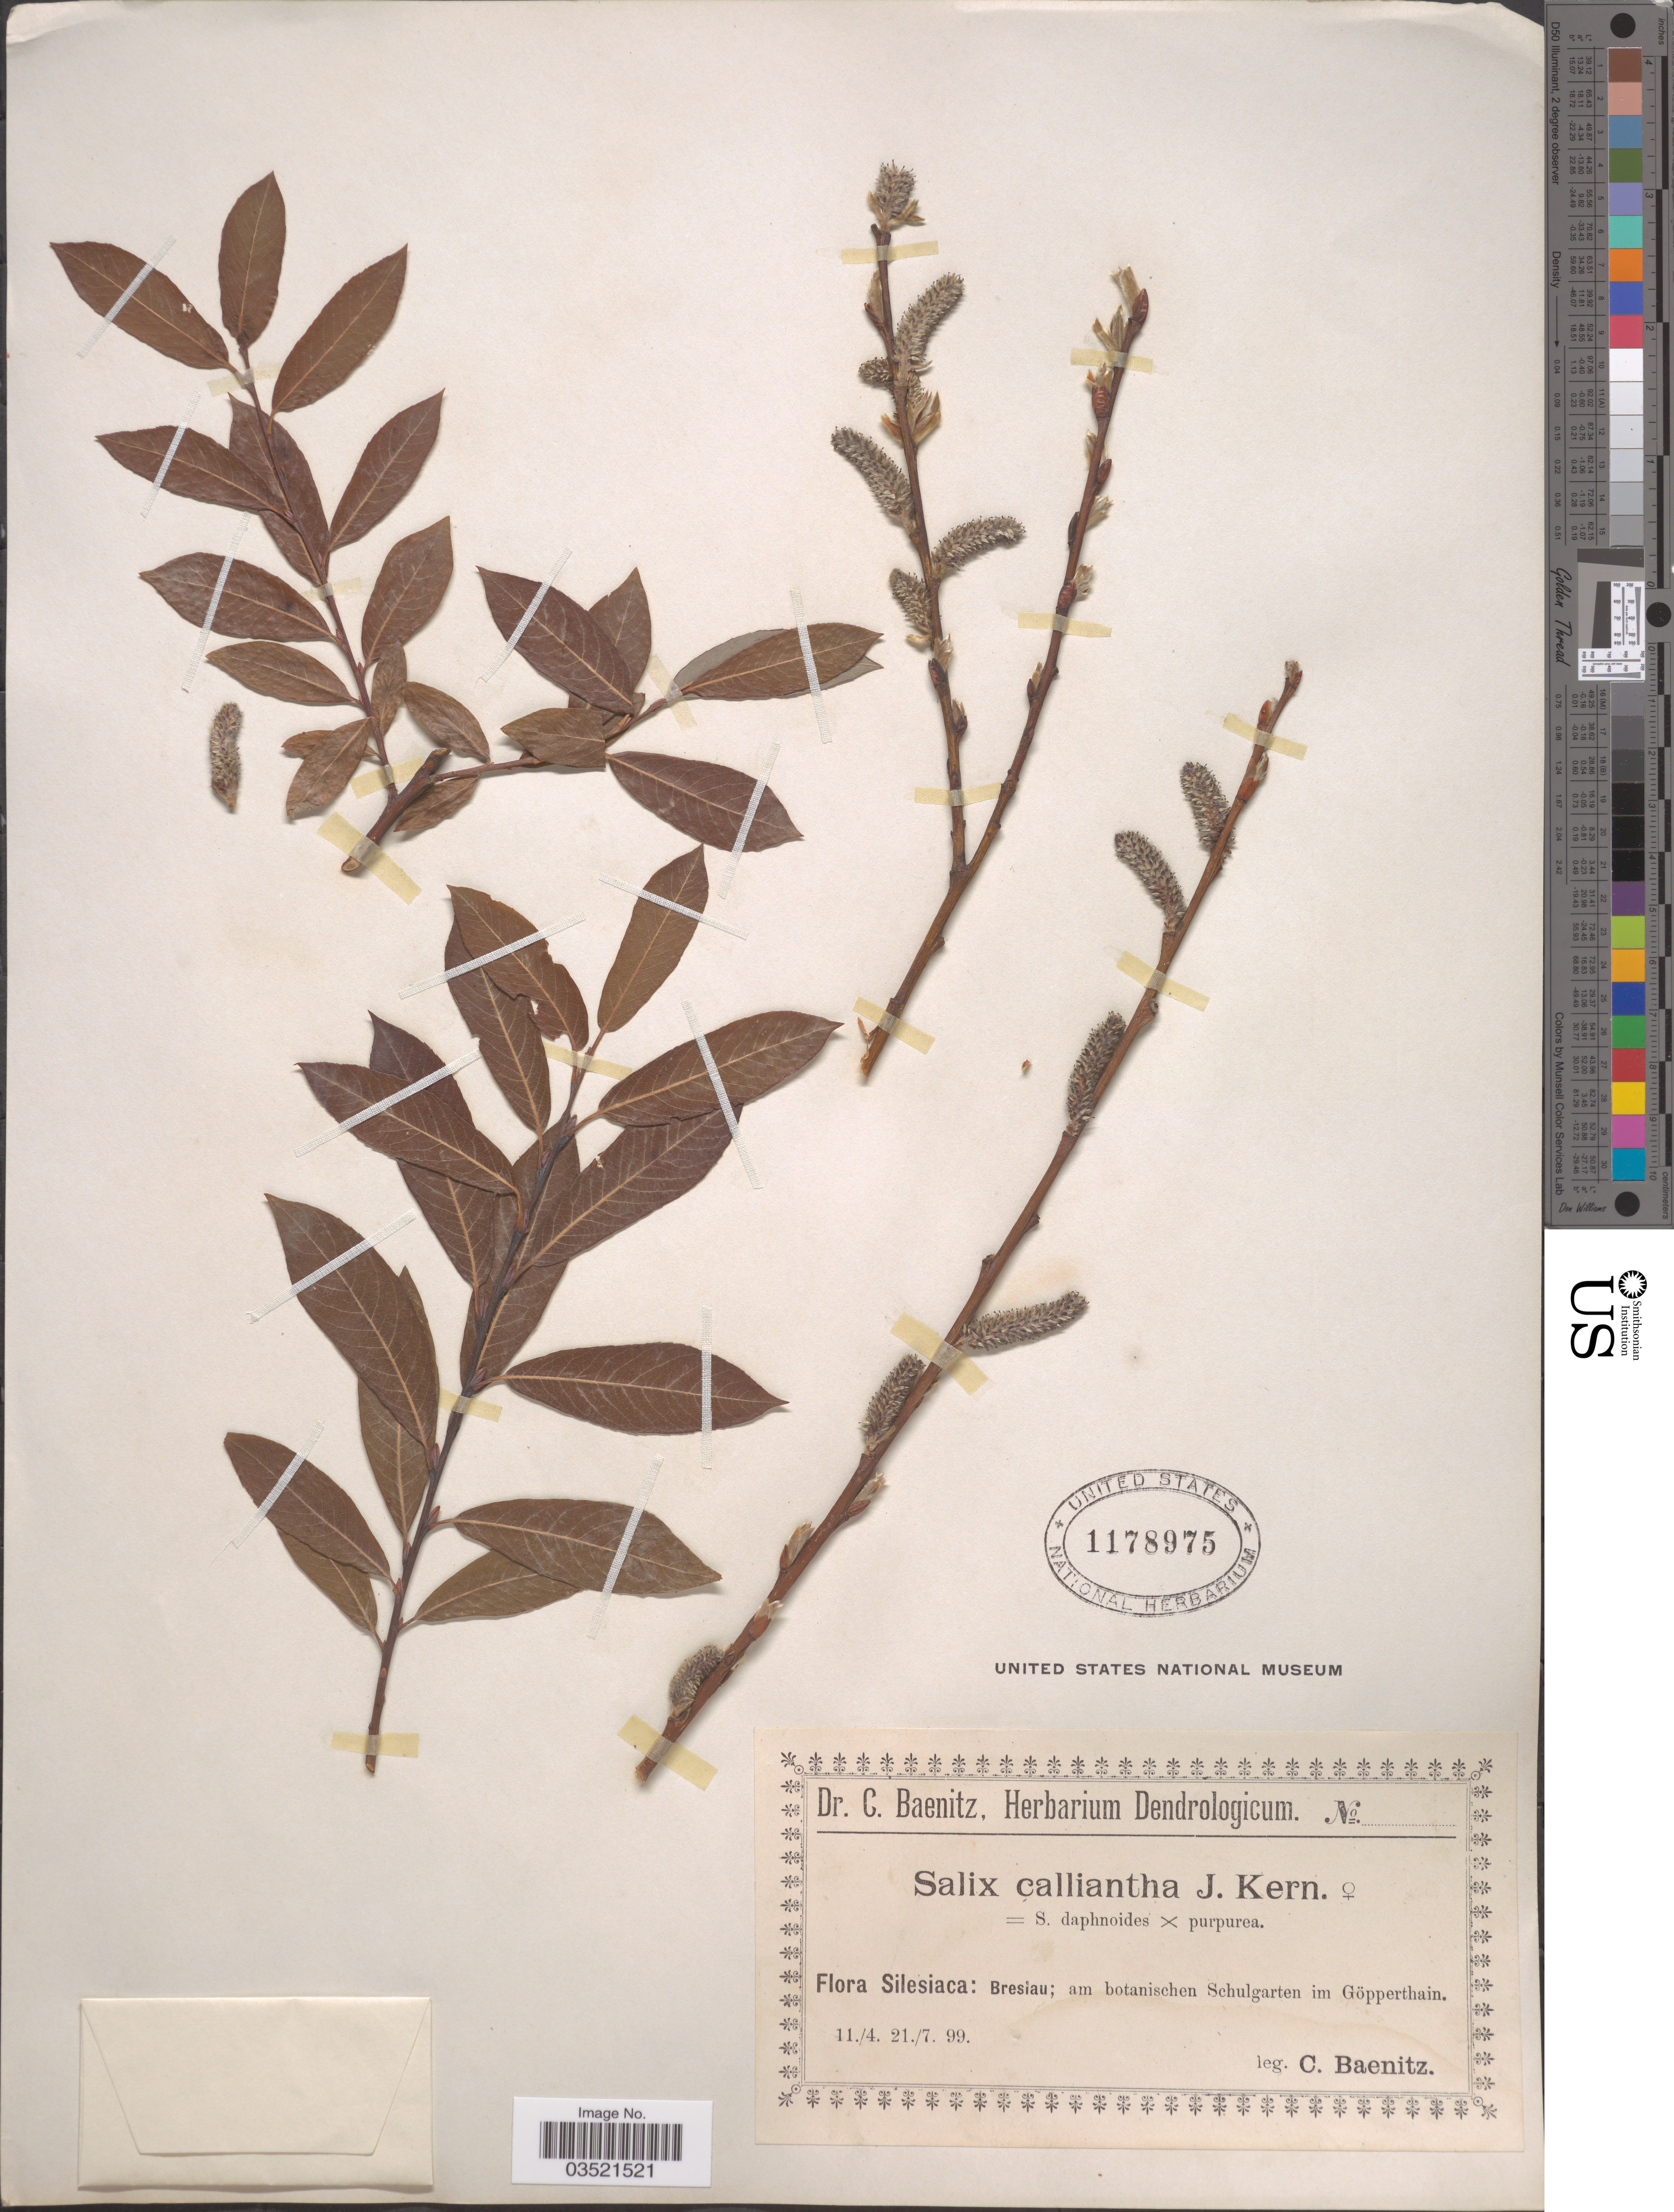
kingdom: Plantae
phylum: Tracheophyta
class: Magnoliopsida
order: Malpighiales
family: Salicaceae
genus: Salix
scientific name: Salix calliantha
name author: Jos. Kern.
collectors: C. G. Baenitz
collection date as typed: Transcribed d/m/y: 11/4/99 to 21/7/99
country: Poland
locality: Silesiaca: Breslau; am botanischen Schulgarten im Göpperthain.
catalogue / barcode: US 1178975